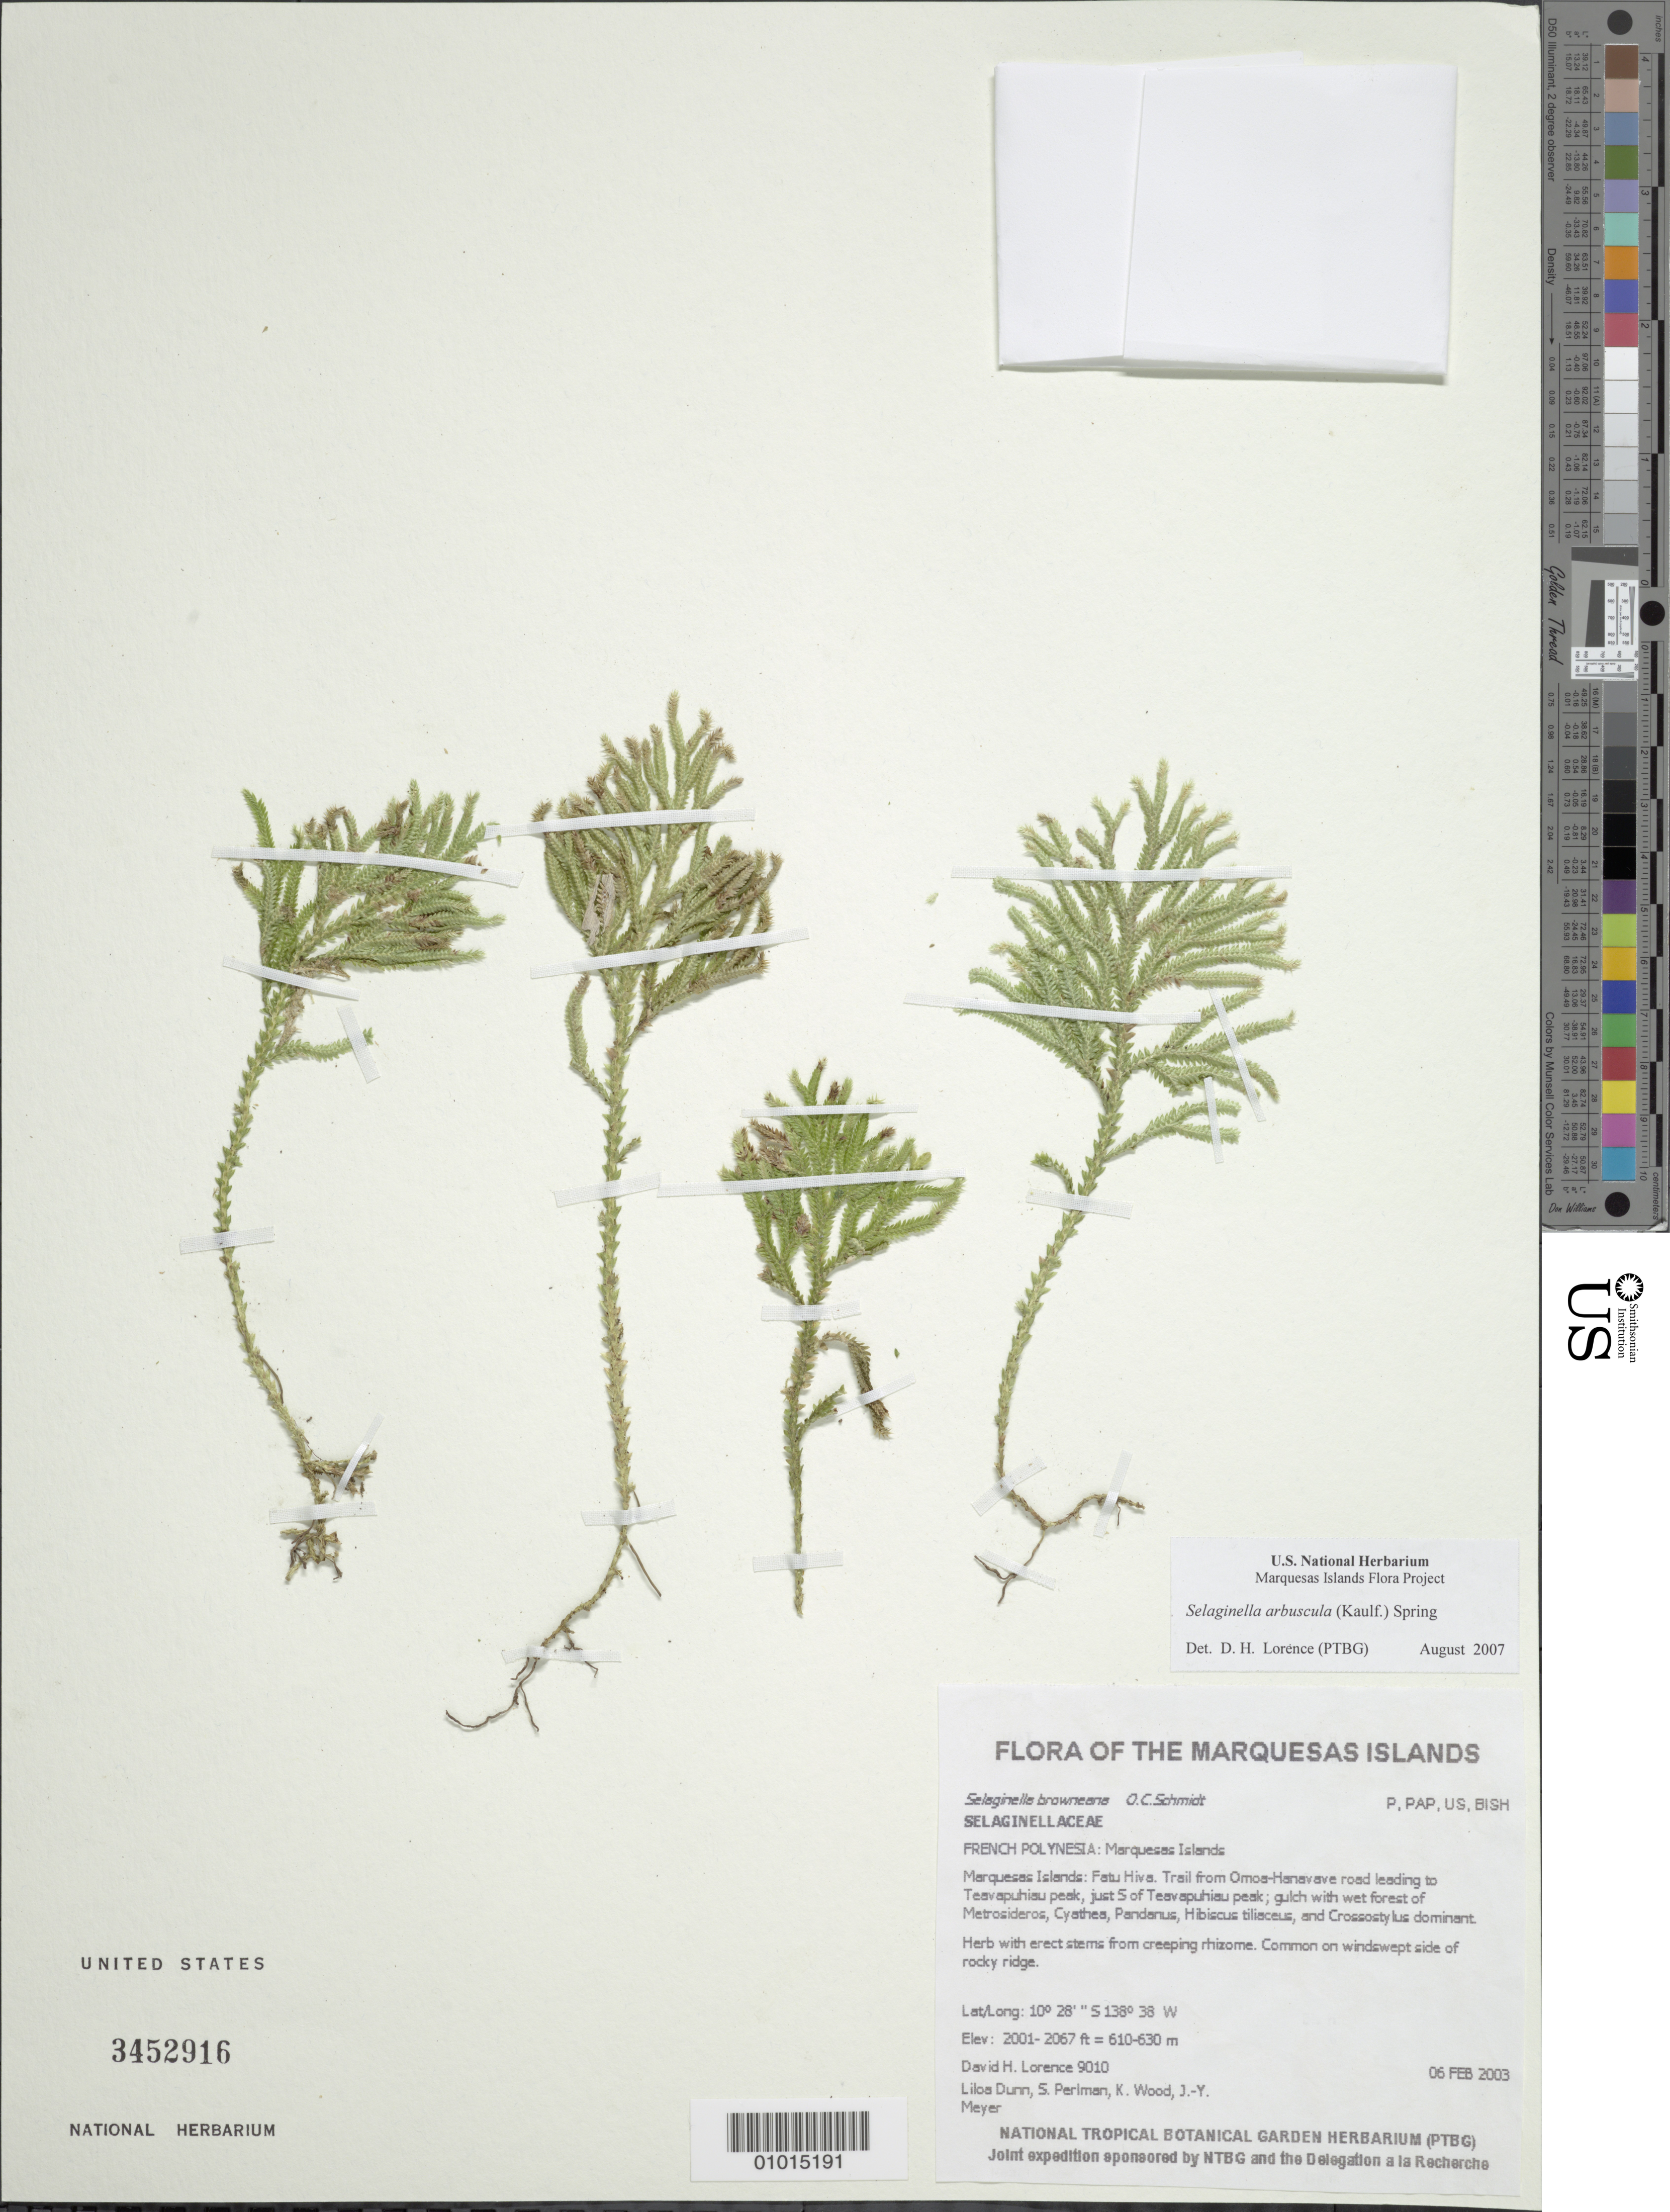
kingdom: Plantae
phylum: Tracheophyta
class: Lycopodiopsida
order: Selaginellales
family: Selaginellaceae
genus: Selaginella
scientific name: Selaginella arbuscula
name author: (Kualf.) Spring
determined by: Lorence, David H., (PTBG), National Tropical Botanical Garden (UNITED STATES)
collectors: D. Lorence, S. P. Perlman, K. R. Wood & J.-Y. Meyer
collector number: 9010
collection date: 2003-02-06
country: French Polynesia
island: Fatu Hiva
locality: Trail from Omoa-Hanavave road leading to Teavapuhiau peak, just S of Teavapuhiau peak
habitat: Gulch with wet forest of Metrosideros, Cyathea, Pandanus, Hibiscus tiliaceus, and Crossostylus dominant; common on windswept side of rocky ridge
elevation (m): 610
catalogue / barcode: US 3452916